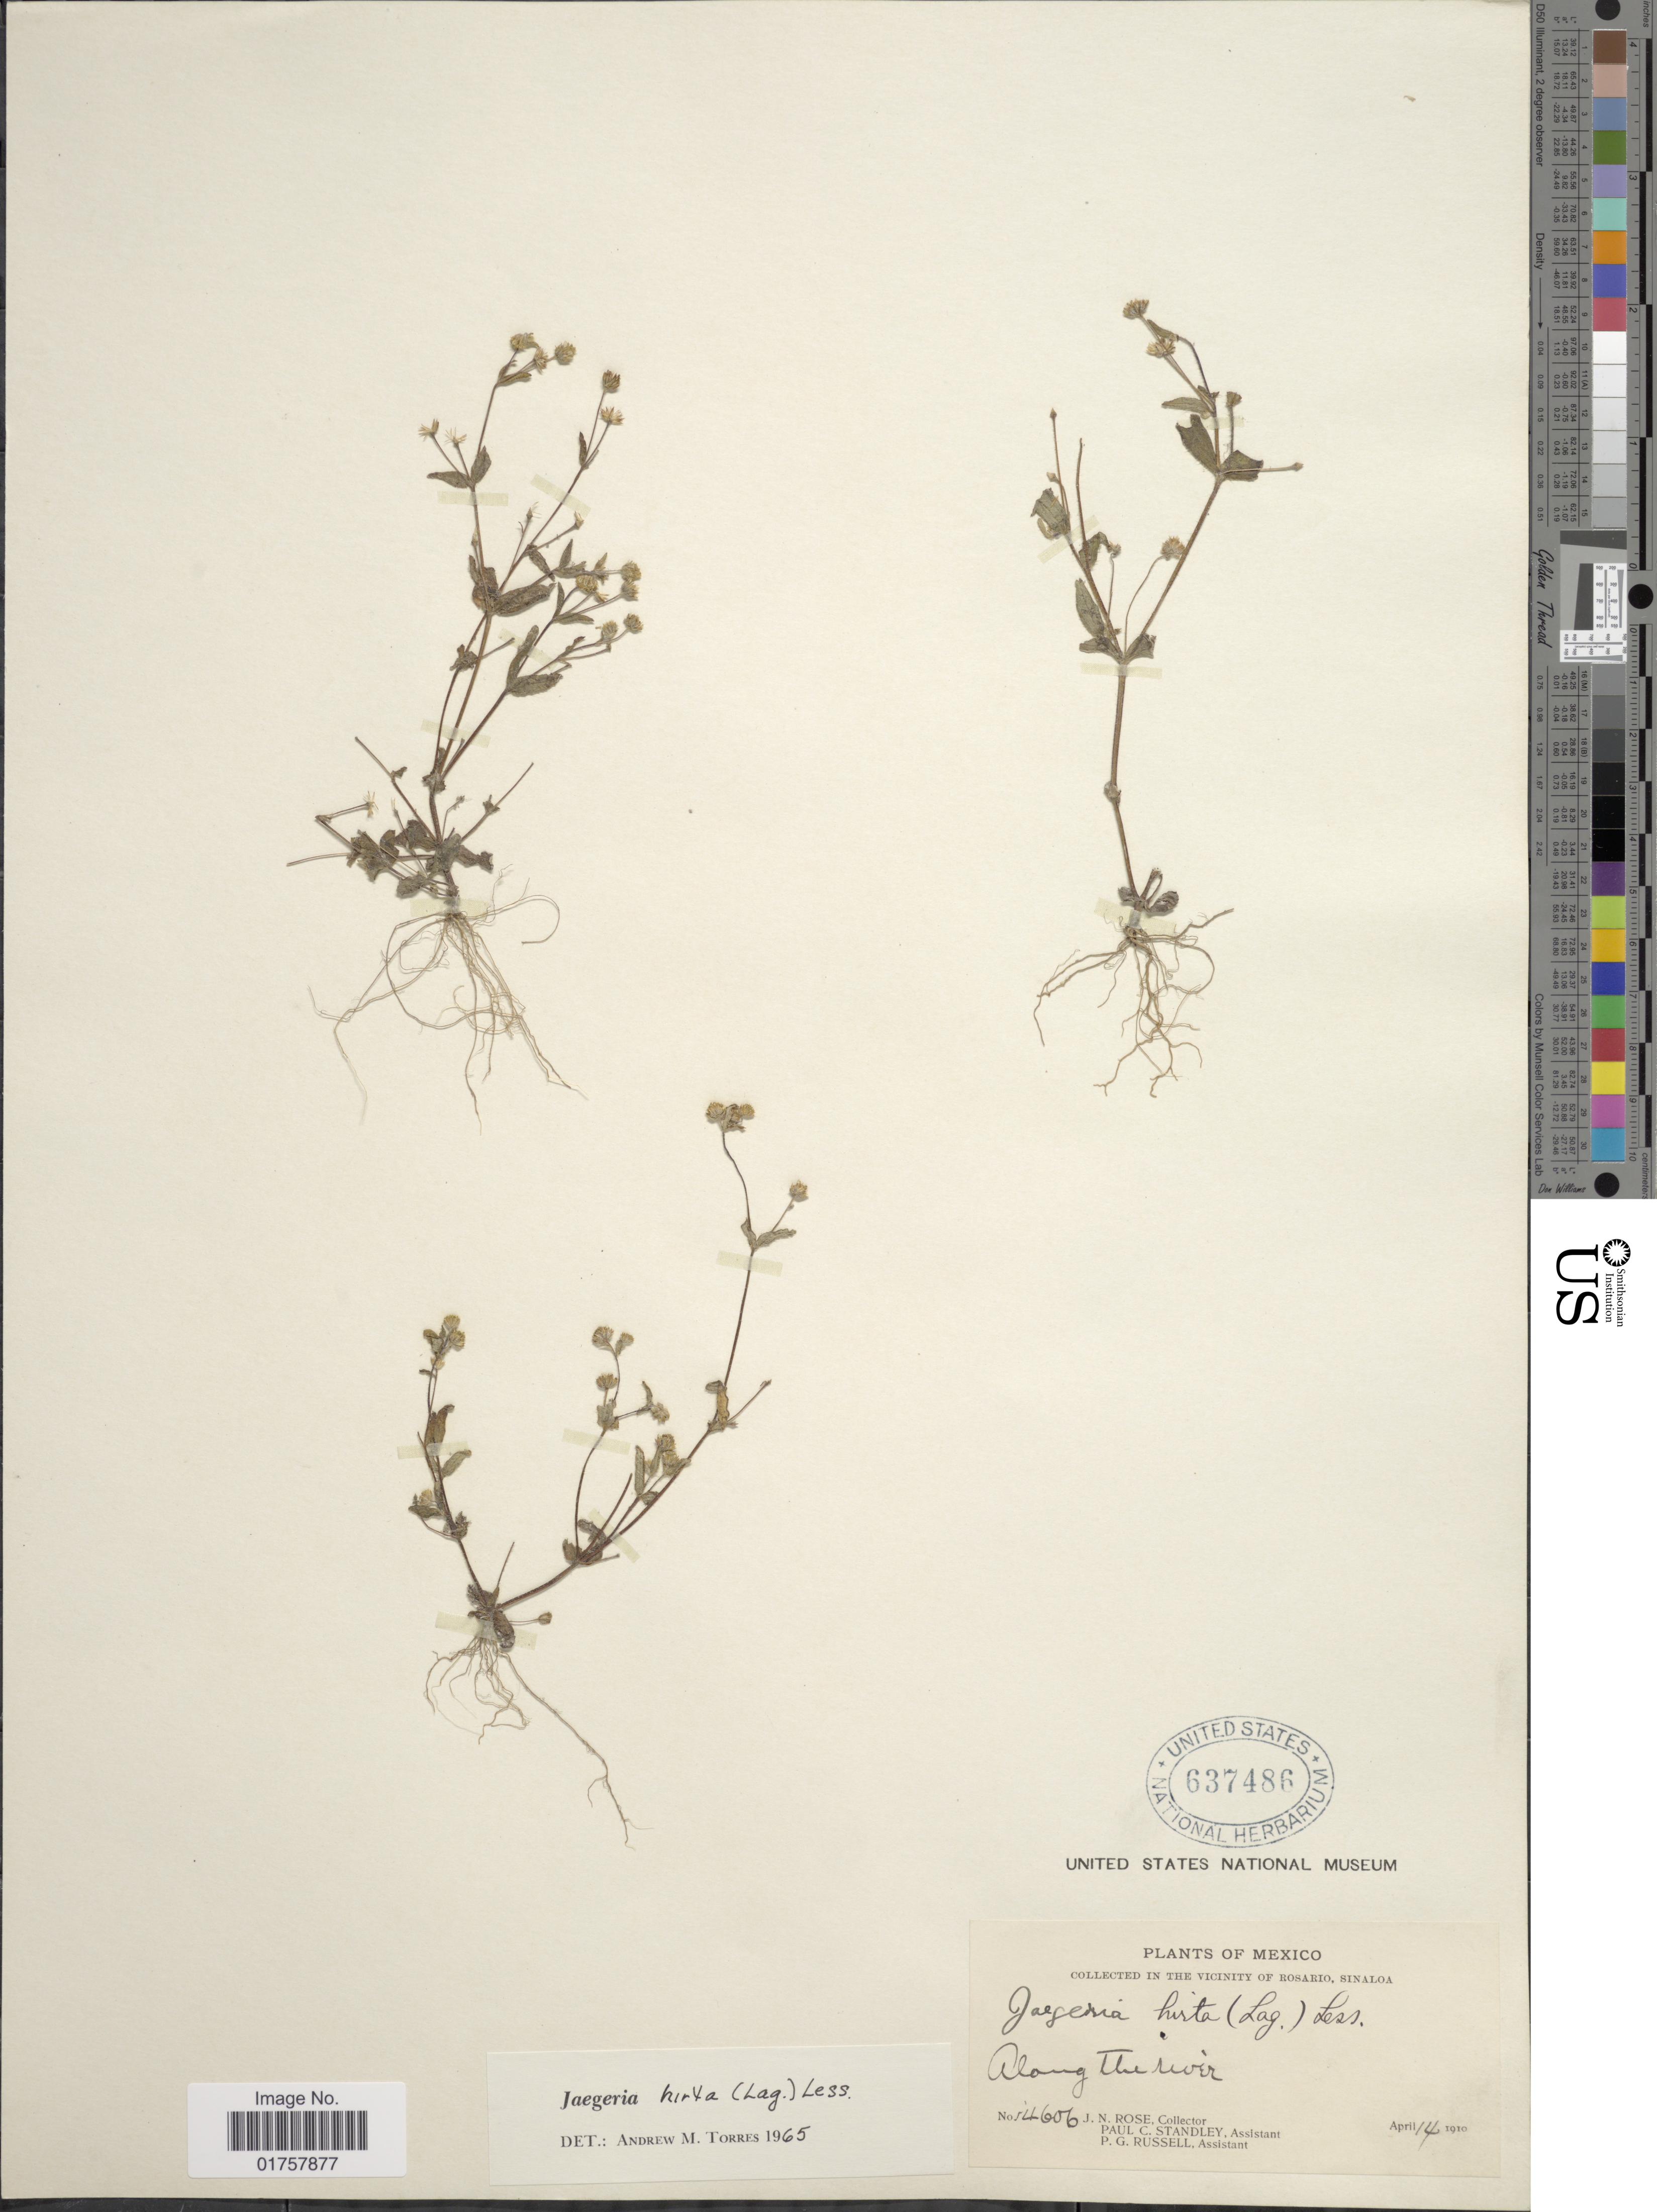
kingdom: Plantae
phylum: Tracheophyta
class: Magnoliopsida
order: Asterales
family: Asteraceae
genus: Jaegeria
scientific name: Jaegeria hirta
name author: (Lag.) Less.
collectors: J. N. Rose, P. C. Standley & P. G. Russell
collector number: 14606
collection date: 1910-04-14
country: Mexico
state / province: Sinaloa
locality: In the vicinity of Rosario, Along the river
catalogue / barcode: US 637486